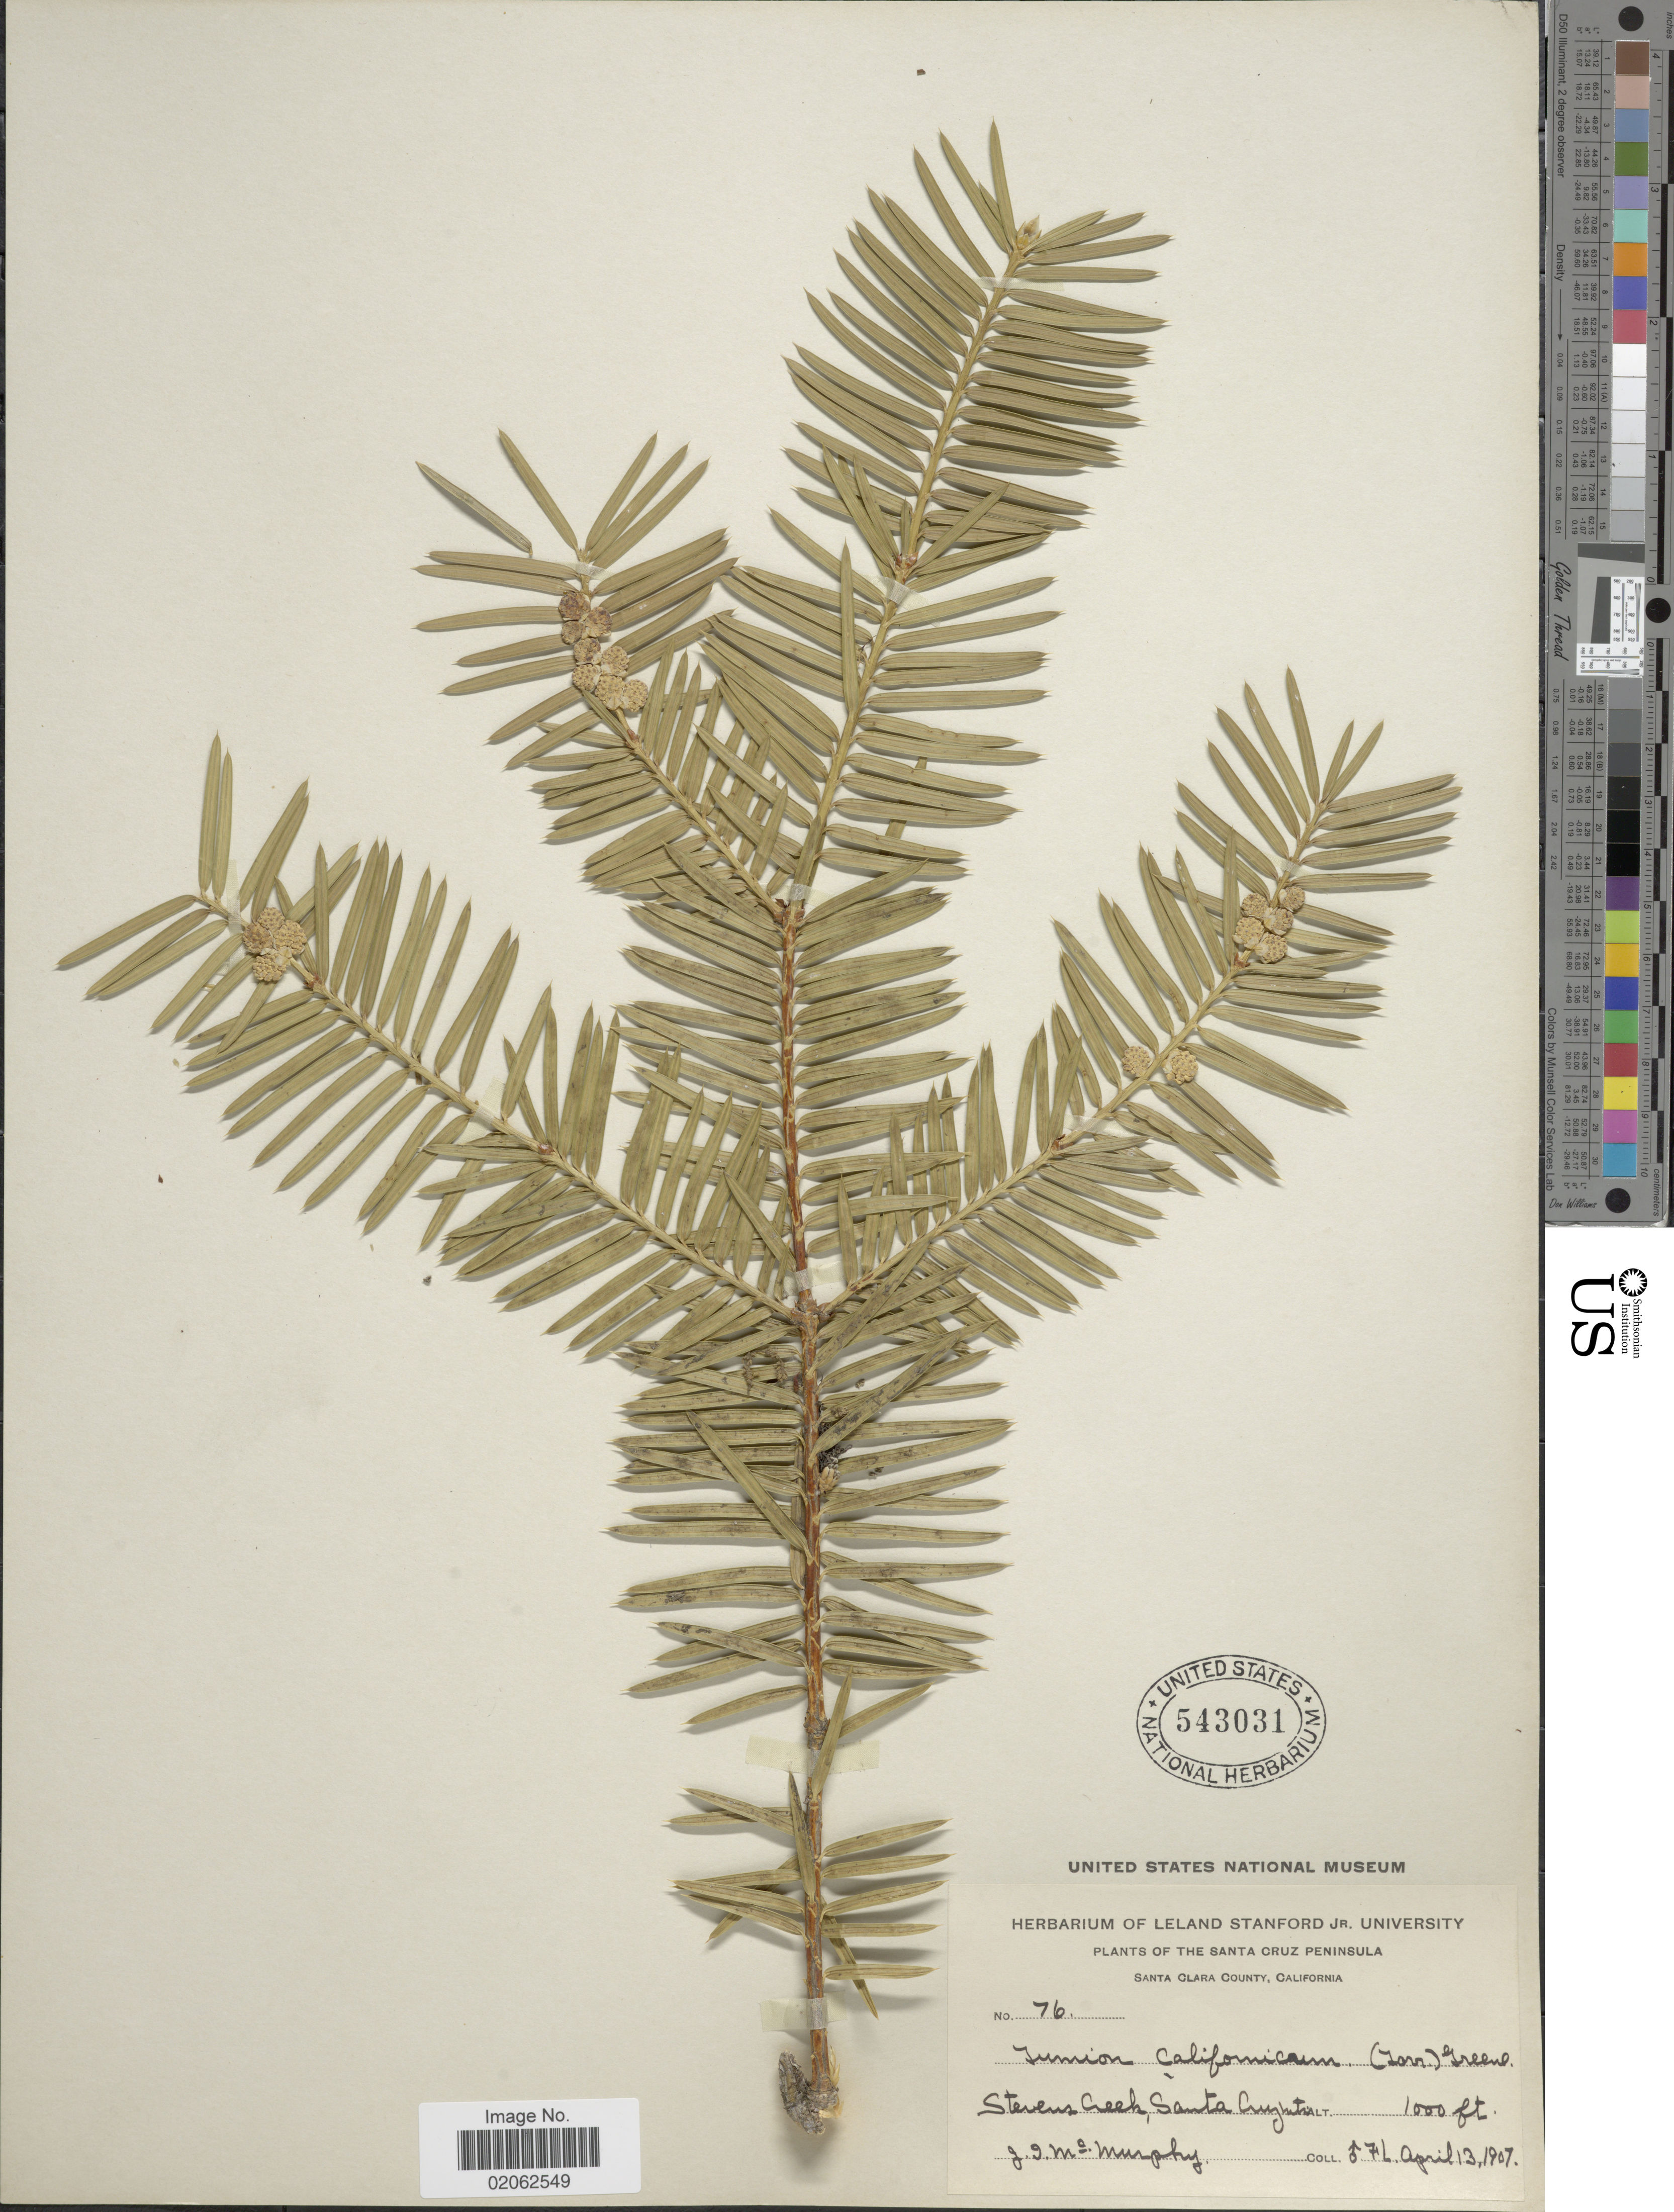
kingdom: Plantae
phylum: Tracheophyta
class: Pinopsida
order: Pinales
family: Taxaceae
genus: Torreya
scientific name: Torreya californica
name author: Torr.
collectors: J. McMurphy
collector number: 76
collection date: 1907-04-13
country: United States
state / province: California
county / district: Santa Clara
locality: Santa Cruz Peninsula. Santa Clara County. Stevens Creek, Santa Cruz Mts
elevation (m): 305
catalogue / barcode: US 543031